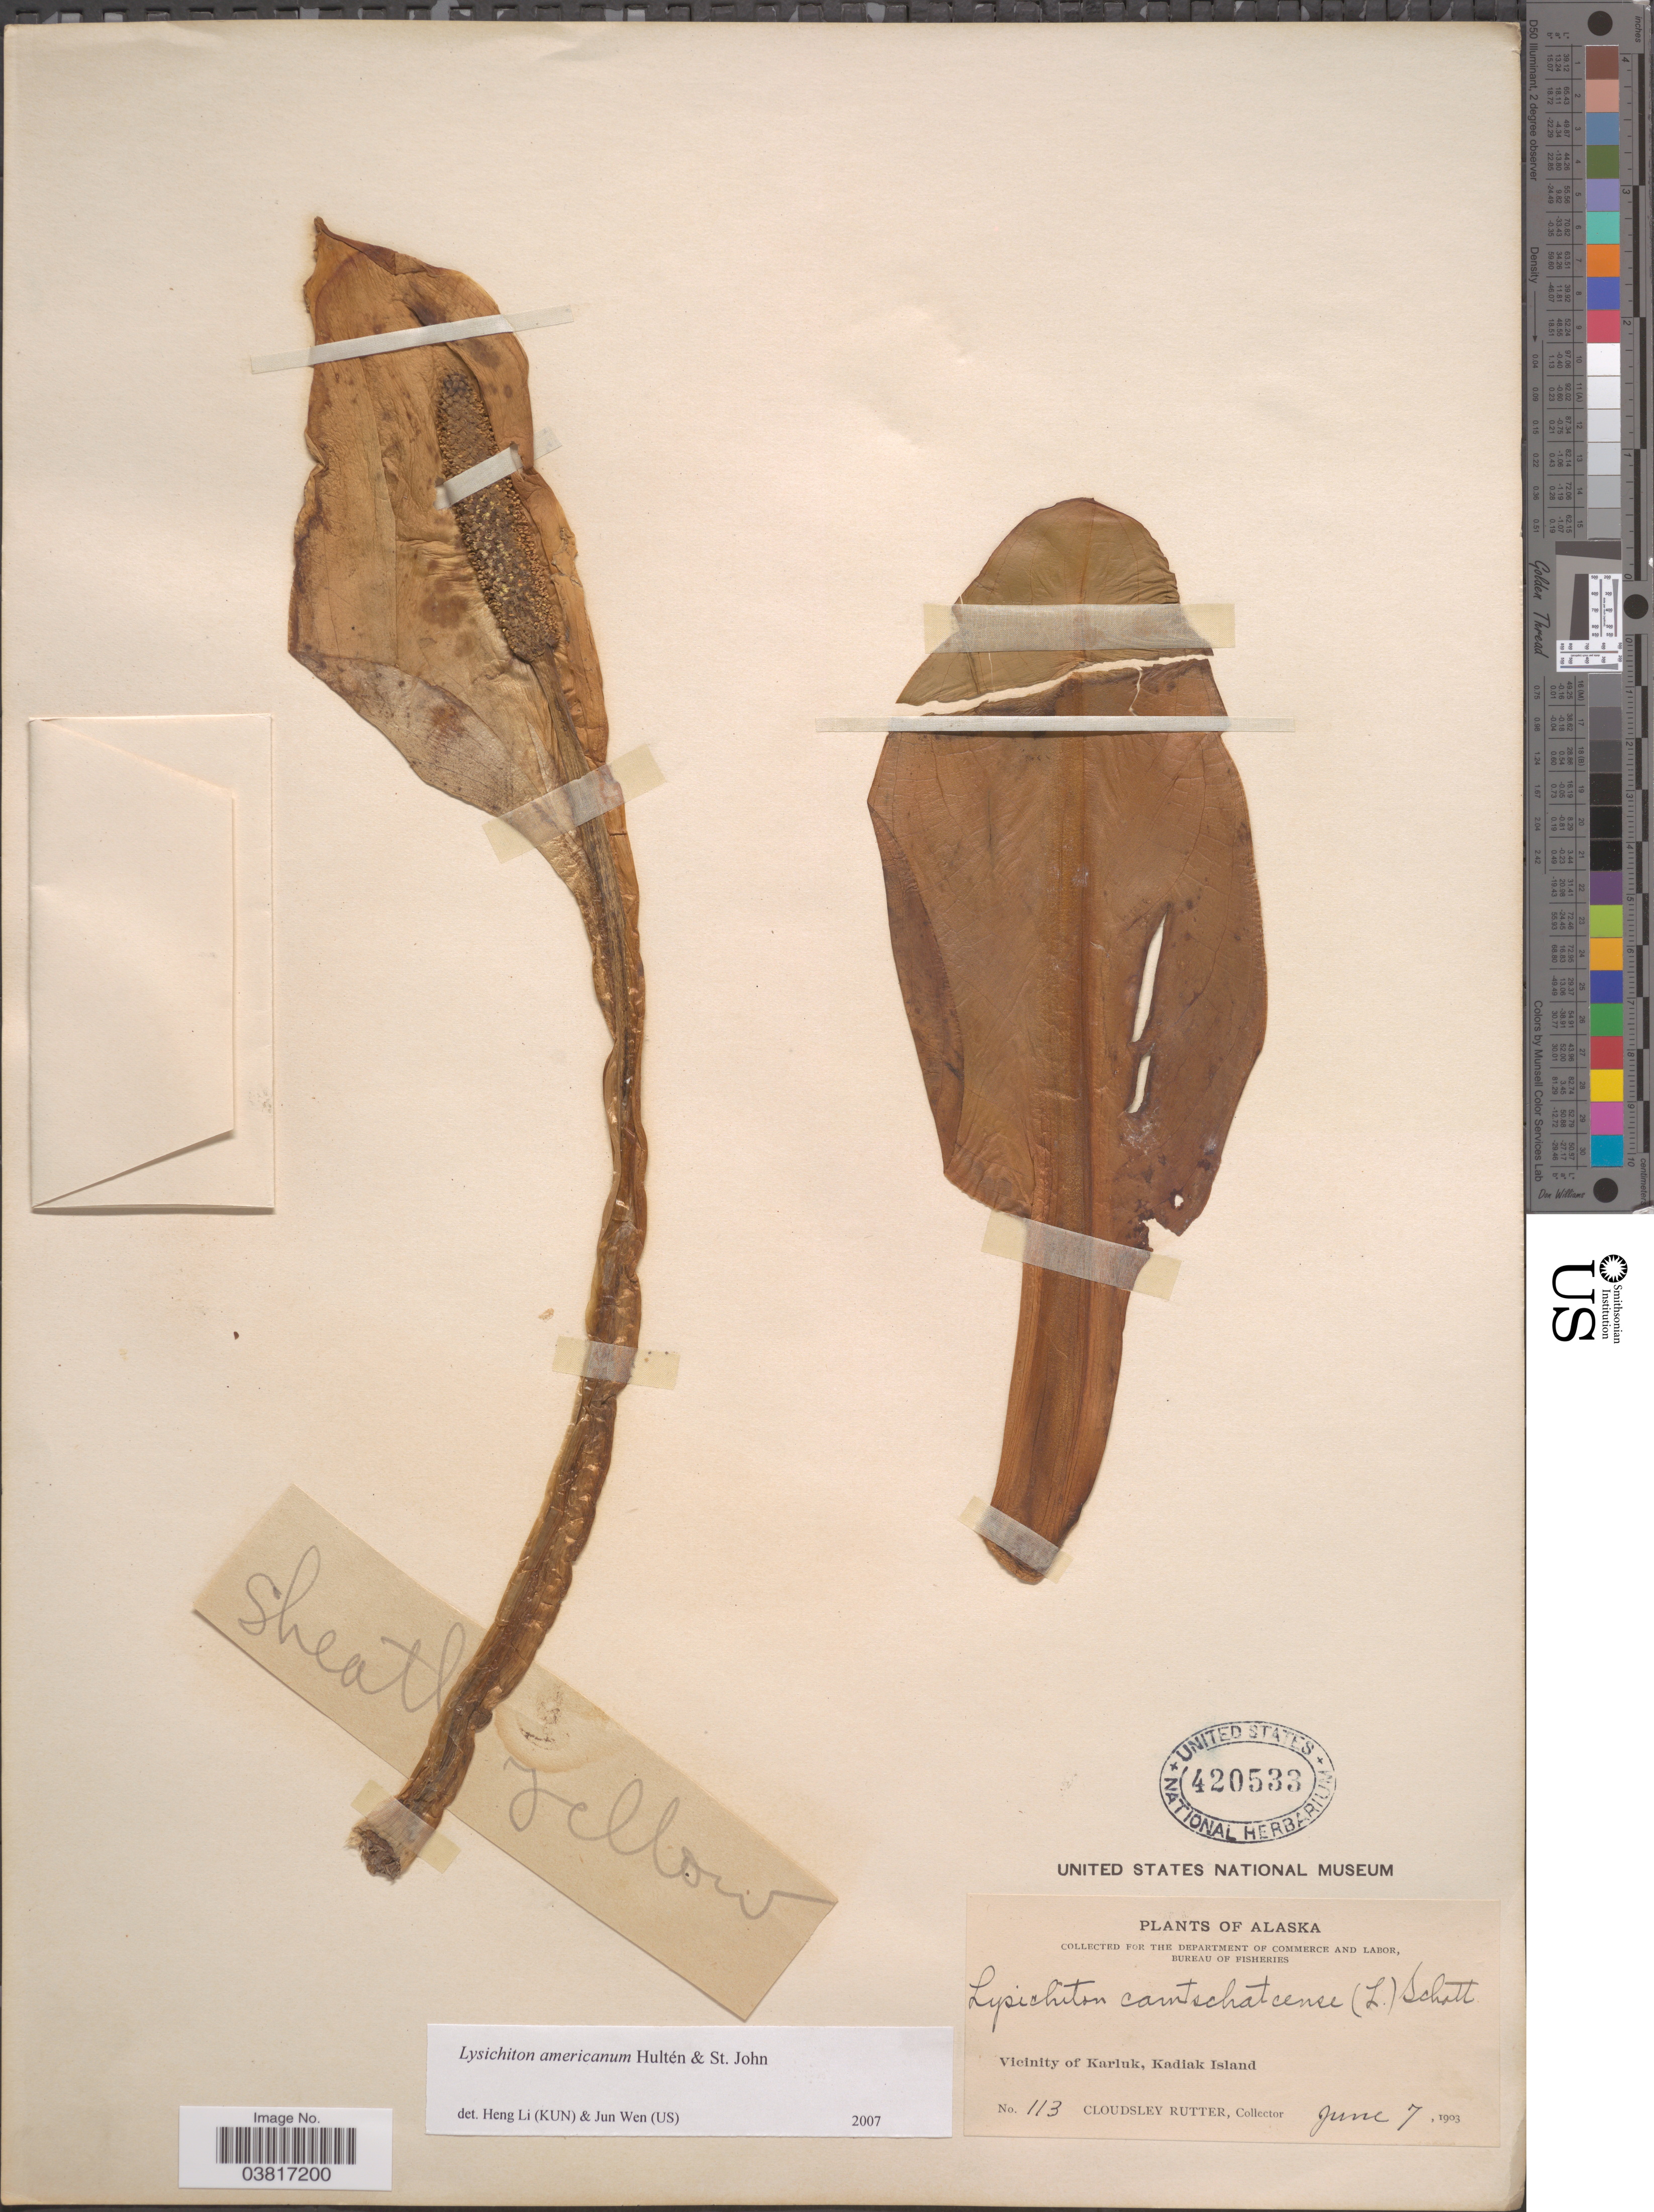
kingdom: Plantae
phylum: Tracheophyta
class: Liliopsida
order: Alismatales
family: Araceae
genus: Lysichiton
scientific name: Lysichiton americanus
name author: Hultén & H. St. John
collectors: C. Rutter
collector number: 113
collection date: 1903-06-07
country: United States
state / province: Alaska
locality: Vicinity of Karluk, Kadiak Island.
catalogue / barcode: US 420533